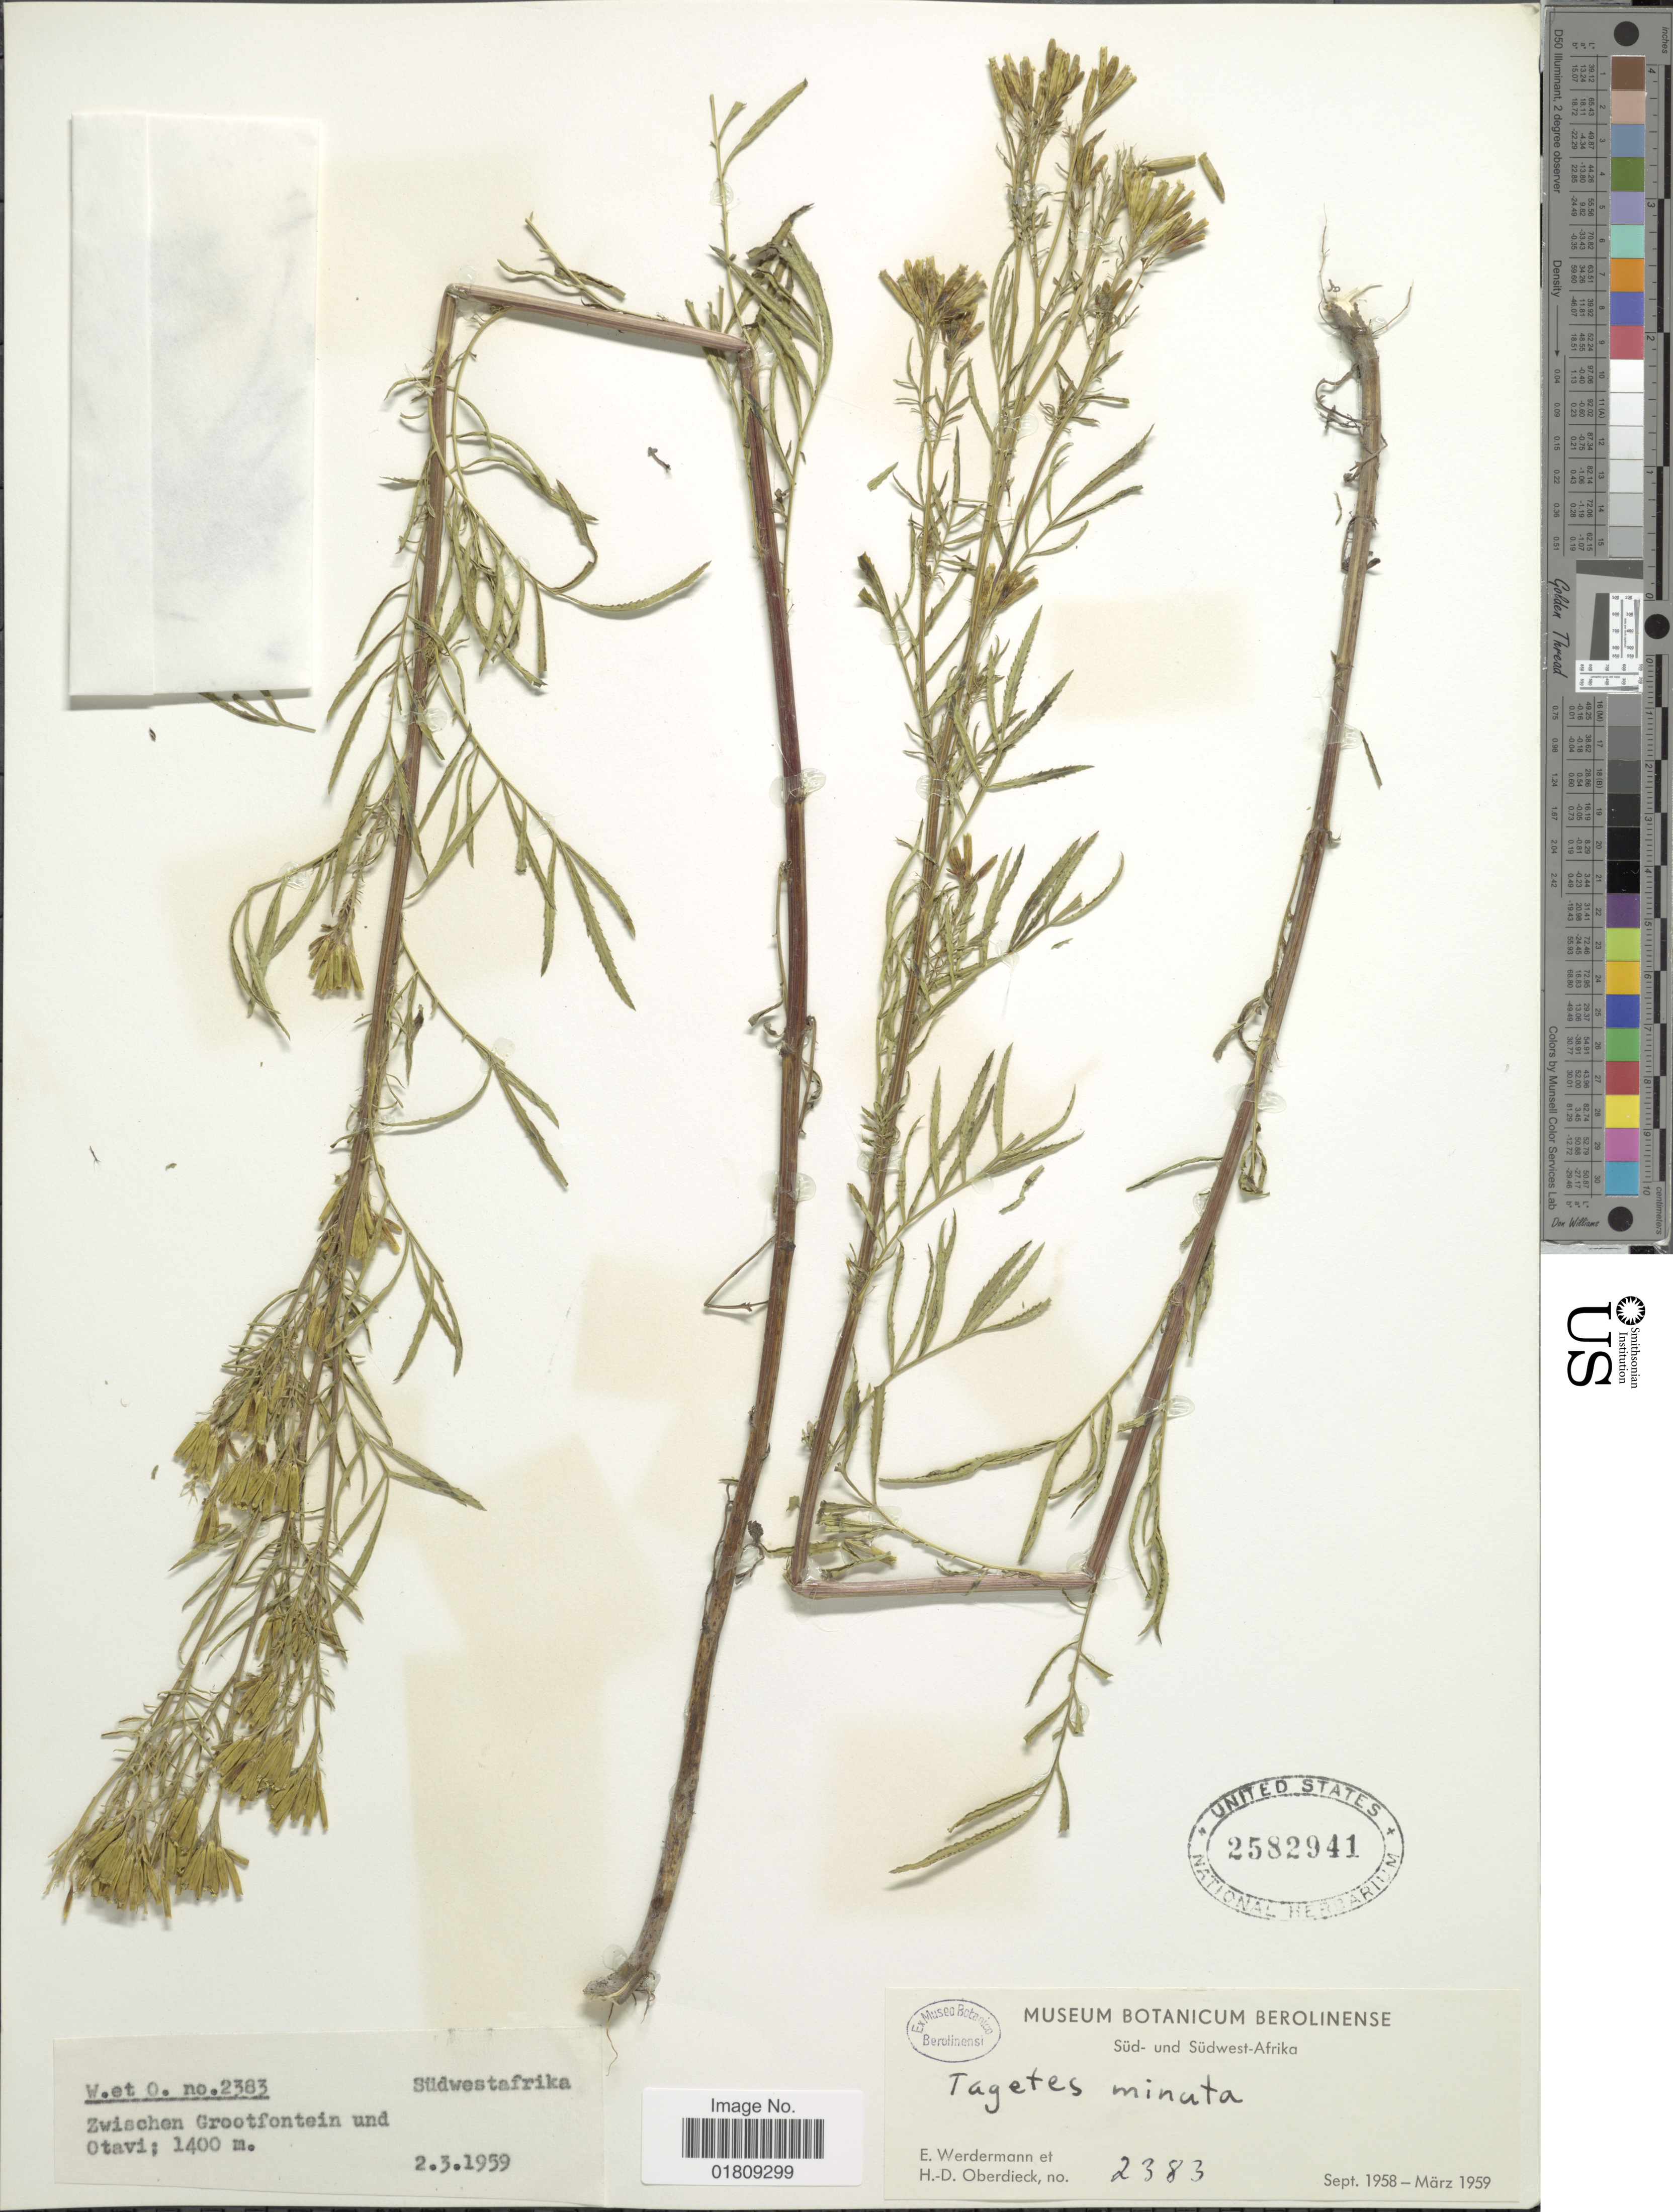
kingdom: Plantae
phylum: Tracheophyta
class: Magnoliopsida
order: Asterales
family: Asteraceae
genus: Tagetes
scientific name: Tagetes minuta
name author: L.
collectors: E. Werdermann & H. Oberdieck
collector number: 2383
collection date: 1958-09/1959-03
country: Namibia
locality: Sudwestafrika, Zwischen Grootfontein und Otavi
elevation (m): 1400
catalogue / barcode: US 2582941